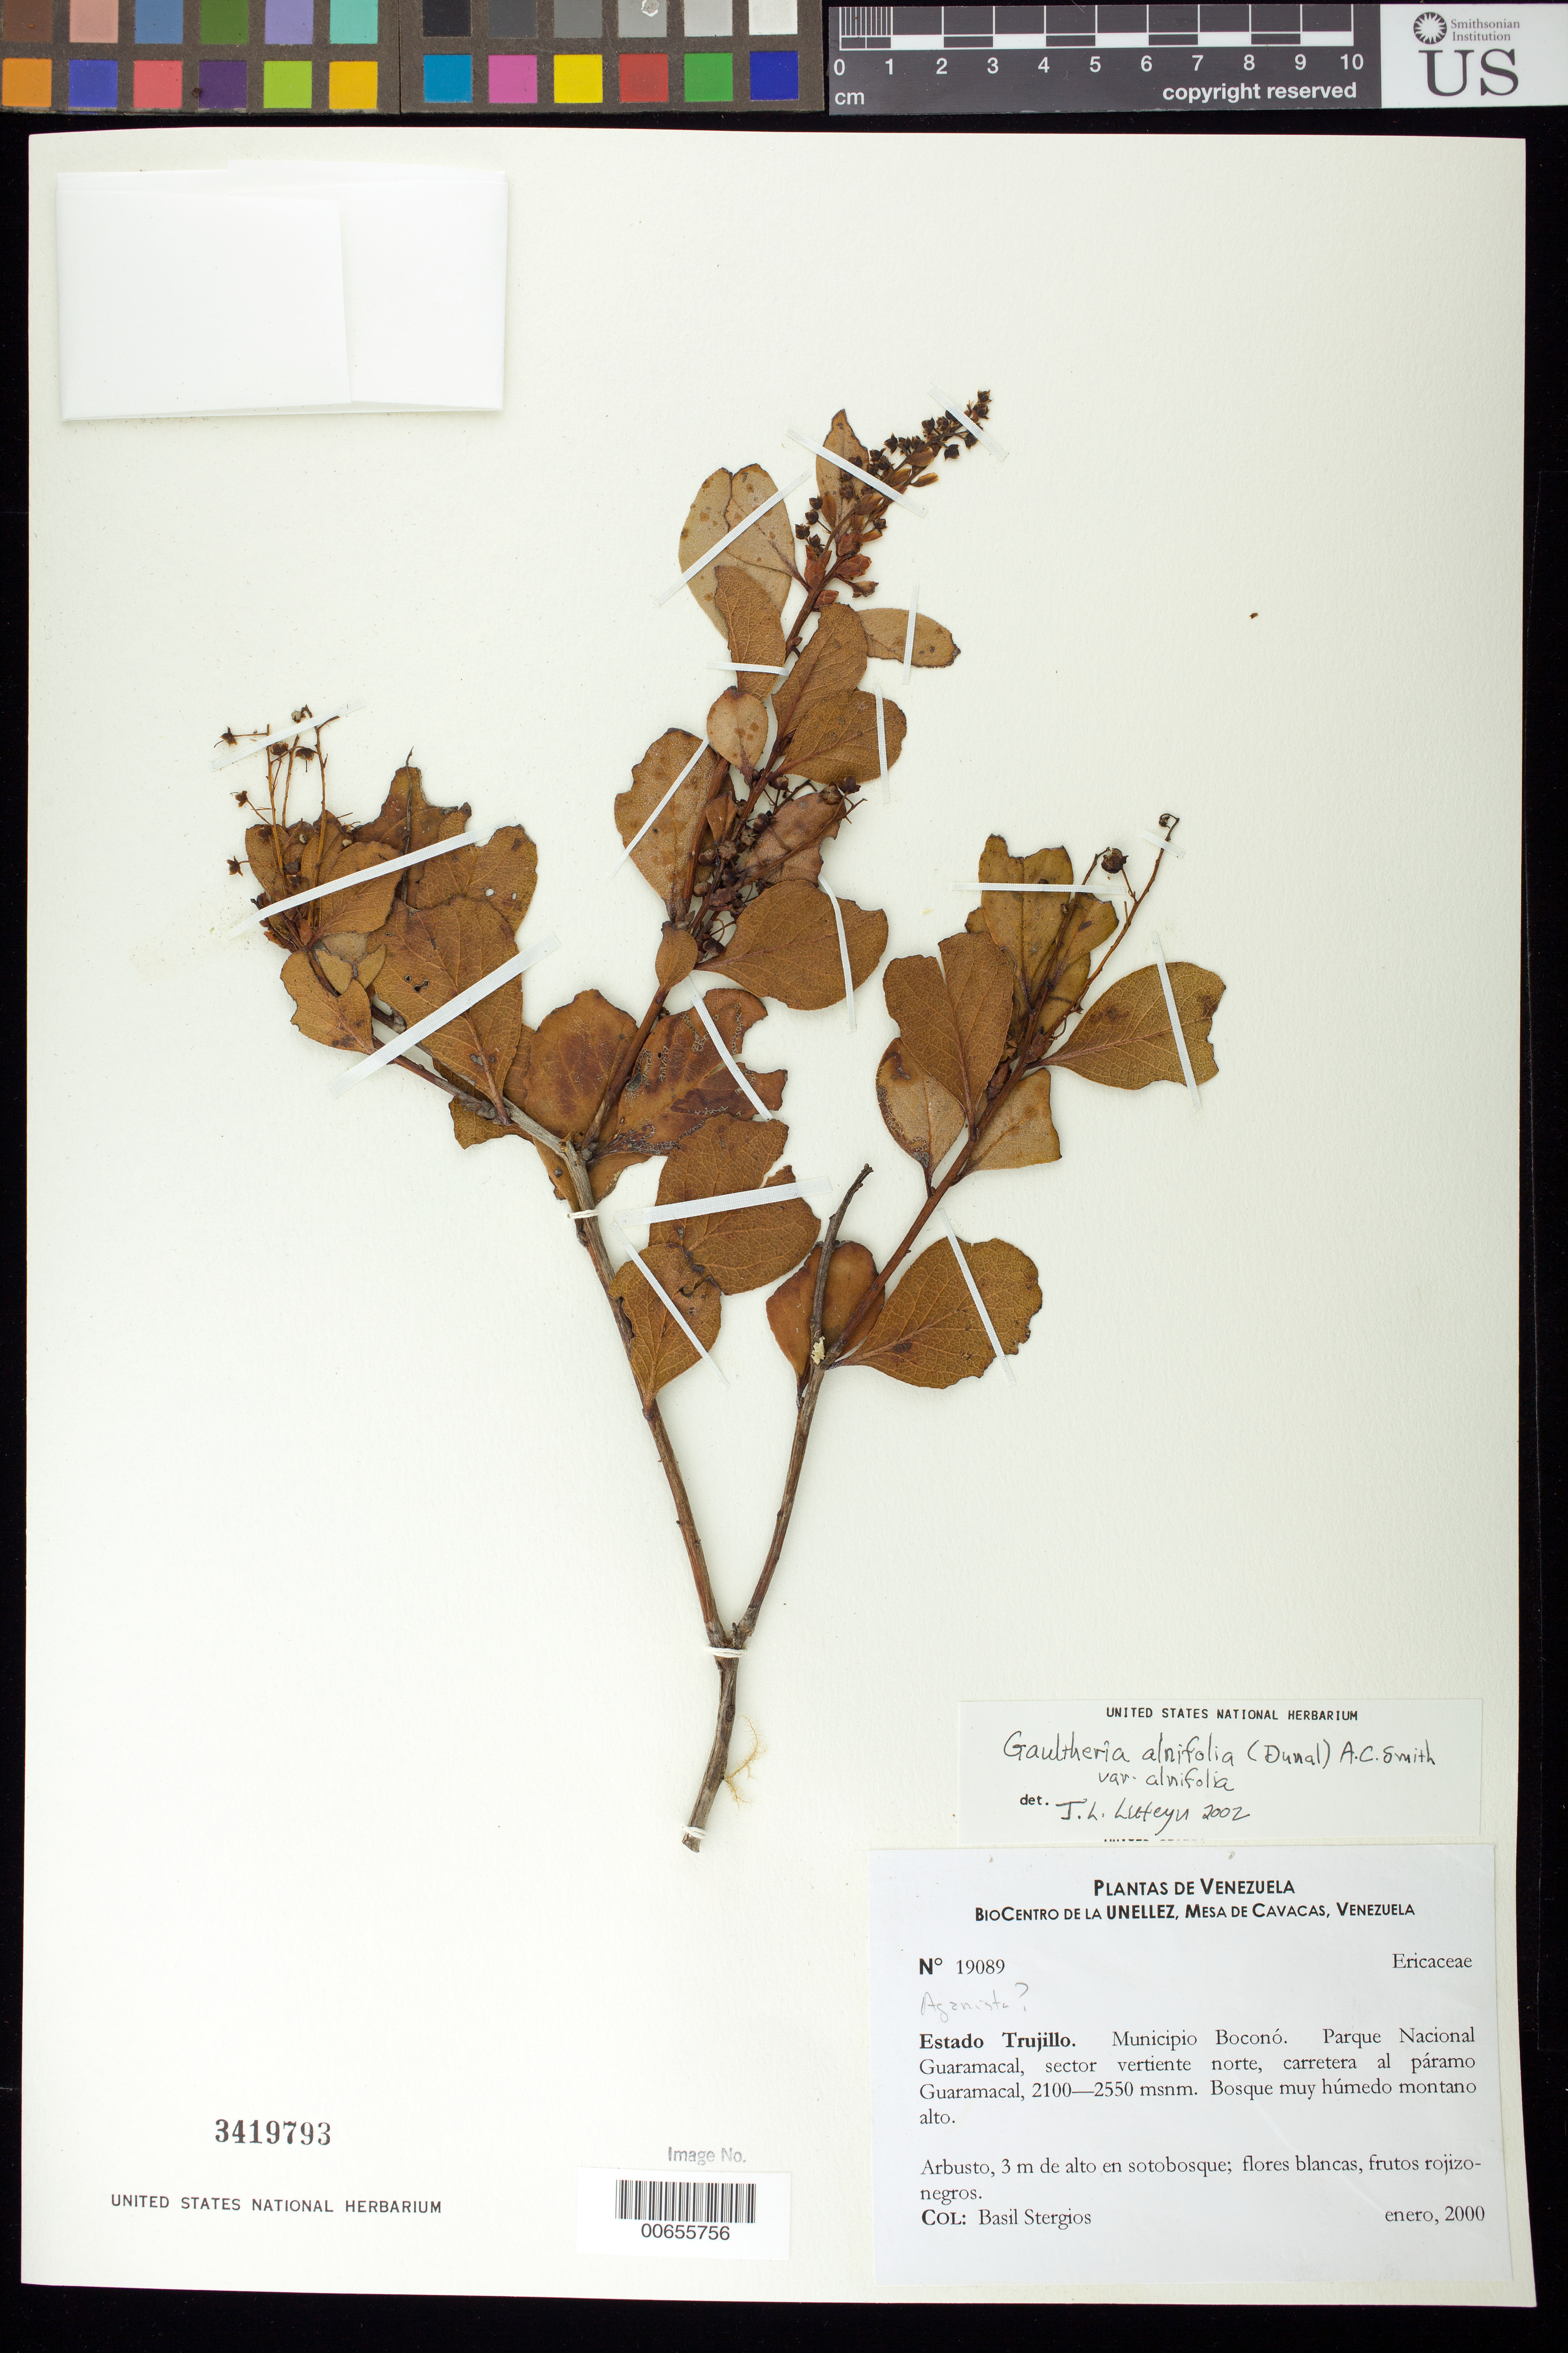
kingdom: Plantae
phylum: Tracheophyta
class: Magnoliopsida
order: Ericales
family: Ericaceae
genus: Gaultheria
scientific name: Gaultheria alnifolia var. alnifolia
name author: (Dunal) A.C. Sm.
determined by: Luteyn, J. L.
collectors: B. G. Stergios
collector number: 19089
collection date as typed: Jan 2000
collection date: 2000-01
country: Venezuela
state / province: Trujillo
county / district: Boconó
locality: Parque Nacional Guaramacal, vertiente N, carretera al páramo Guaramacal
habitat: Bosque muy húmedo montano alto.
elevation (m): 2100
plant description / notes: NY, PORT, US, VEN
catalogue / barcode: US 3419793